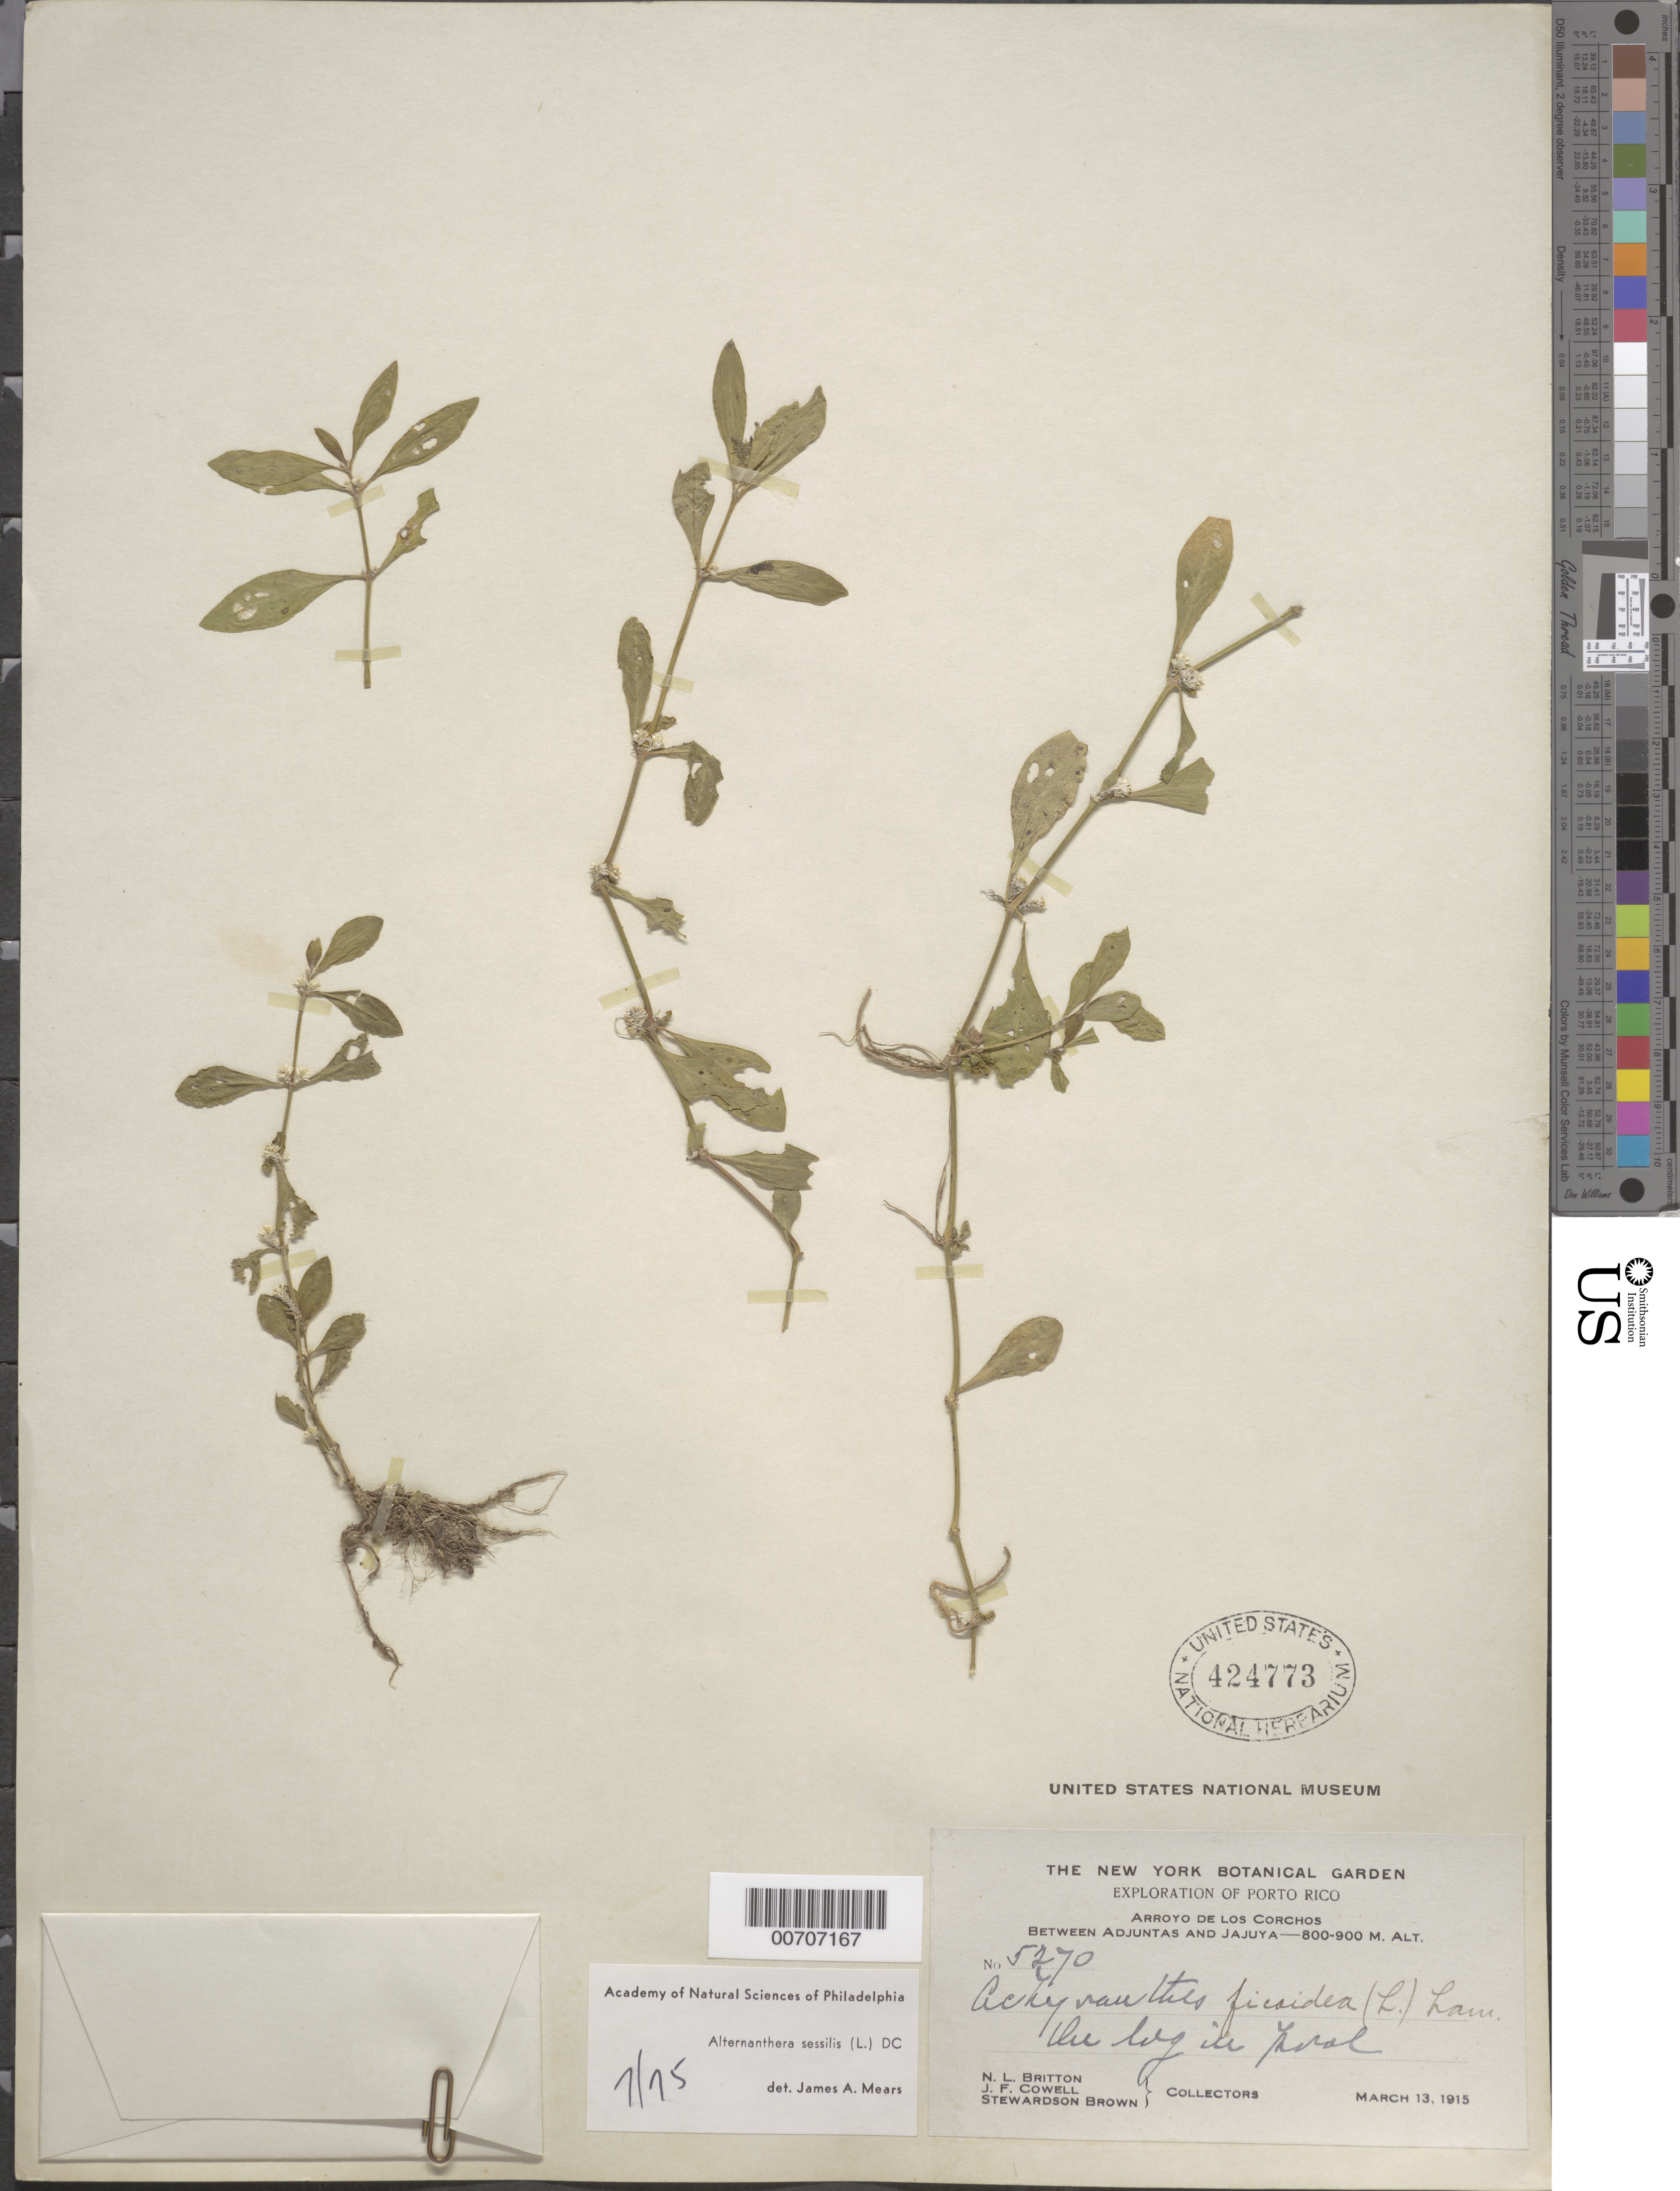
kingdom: Plantae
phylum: Tracheophyta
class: Magnoliopsida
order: Caryophyllales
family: Amaranthaceae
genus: Alternanthera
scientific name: Alternanthera sessilis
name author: (L.) DC.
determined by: Mears, J. A., (PH), Academy of Natural Sciences of Philadelphia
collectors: N. Britton, J. F. Cowell & S. Brown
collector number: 5270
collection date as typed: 13 Mar 1915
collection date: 1915-03-13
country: Puerto Rico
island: Greater Antilles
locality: Arroyo de Los Corchos, Btw. Adjuntas and Jajuya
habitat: On log in pool.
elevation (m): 800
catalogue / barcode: US 424773